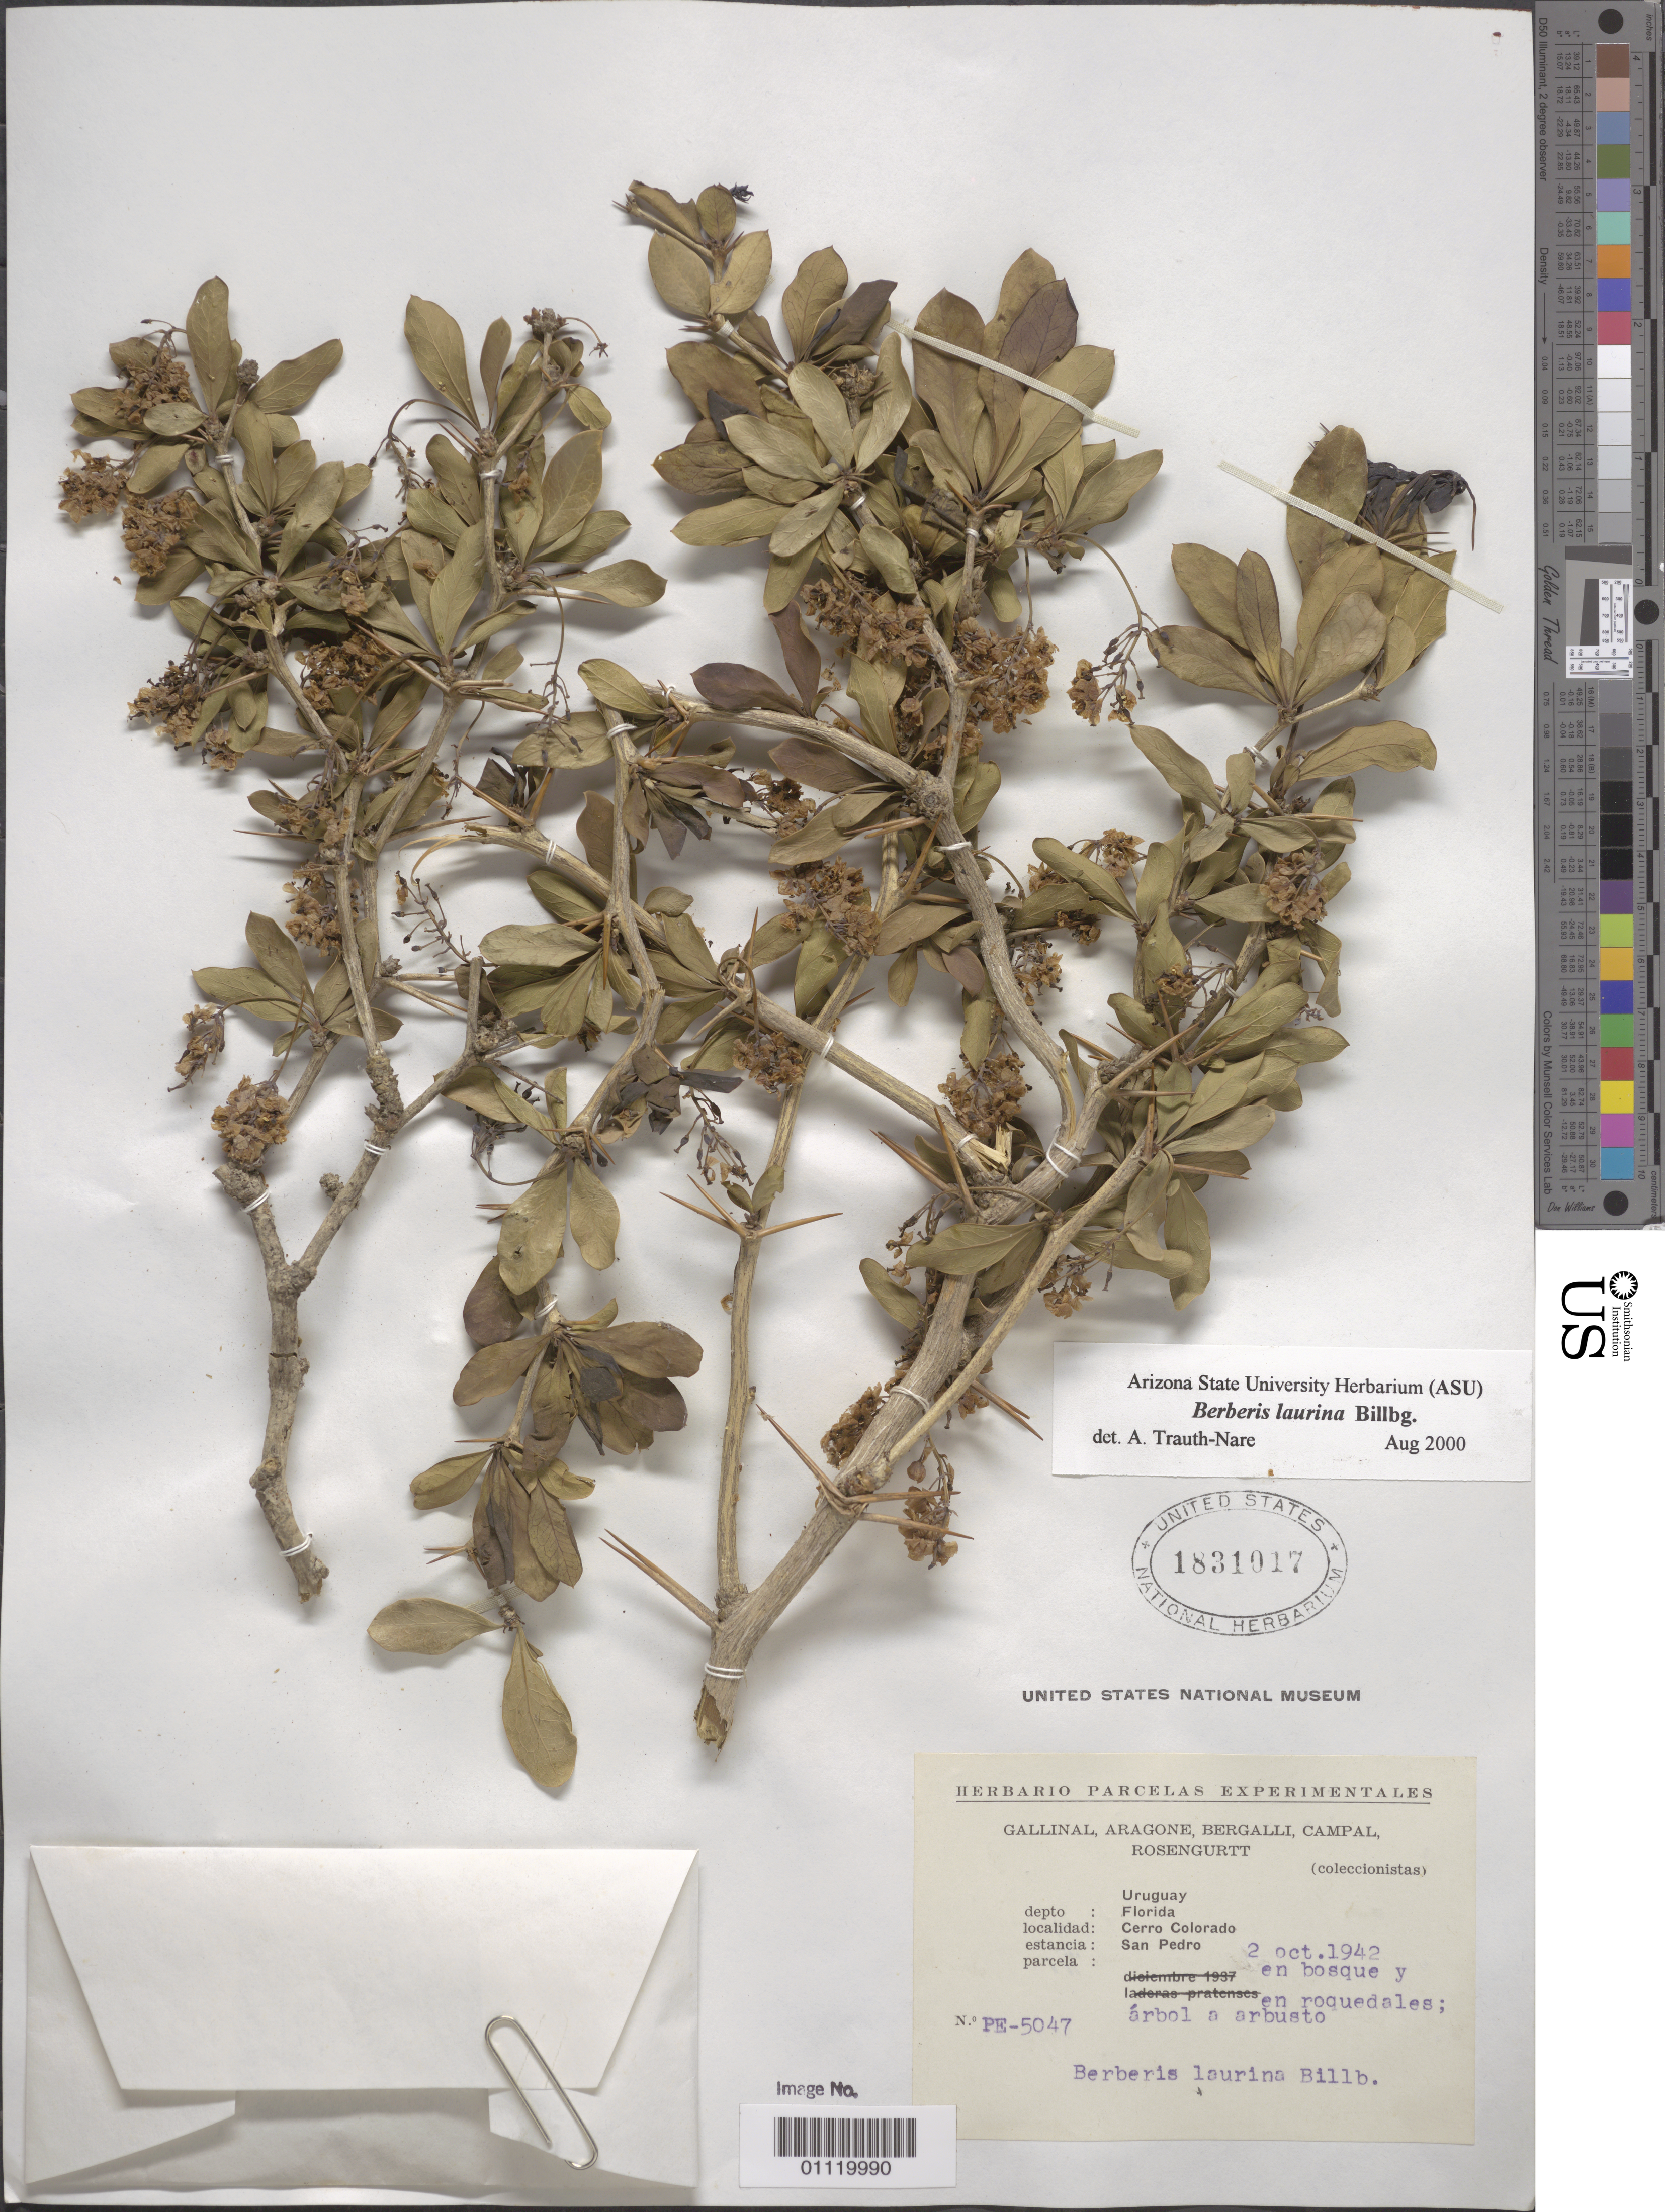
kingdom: Plantae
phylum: Tracheophyta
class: Magnoliopsida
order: Ranunculales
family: Berberidaceae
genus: Berberis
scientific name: Berberis laurina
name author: Thunb.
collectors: H. J. Gallinal, -- Aragone, -- Bergalli, -- Campal & B. Rosengurtt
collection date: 1942-10-02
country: Uruguay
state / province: Florida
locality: Cerro Colorado, San Pedro. In woods and rocky places.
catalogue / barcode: US 1831017